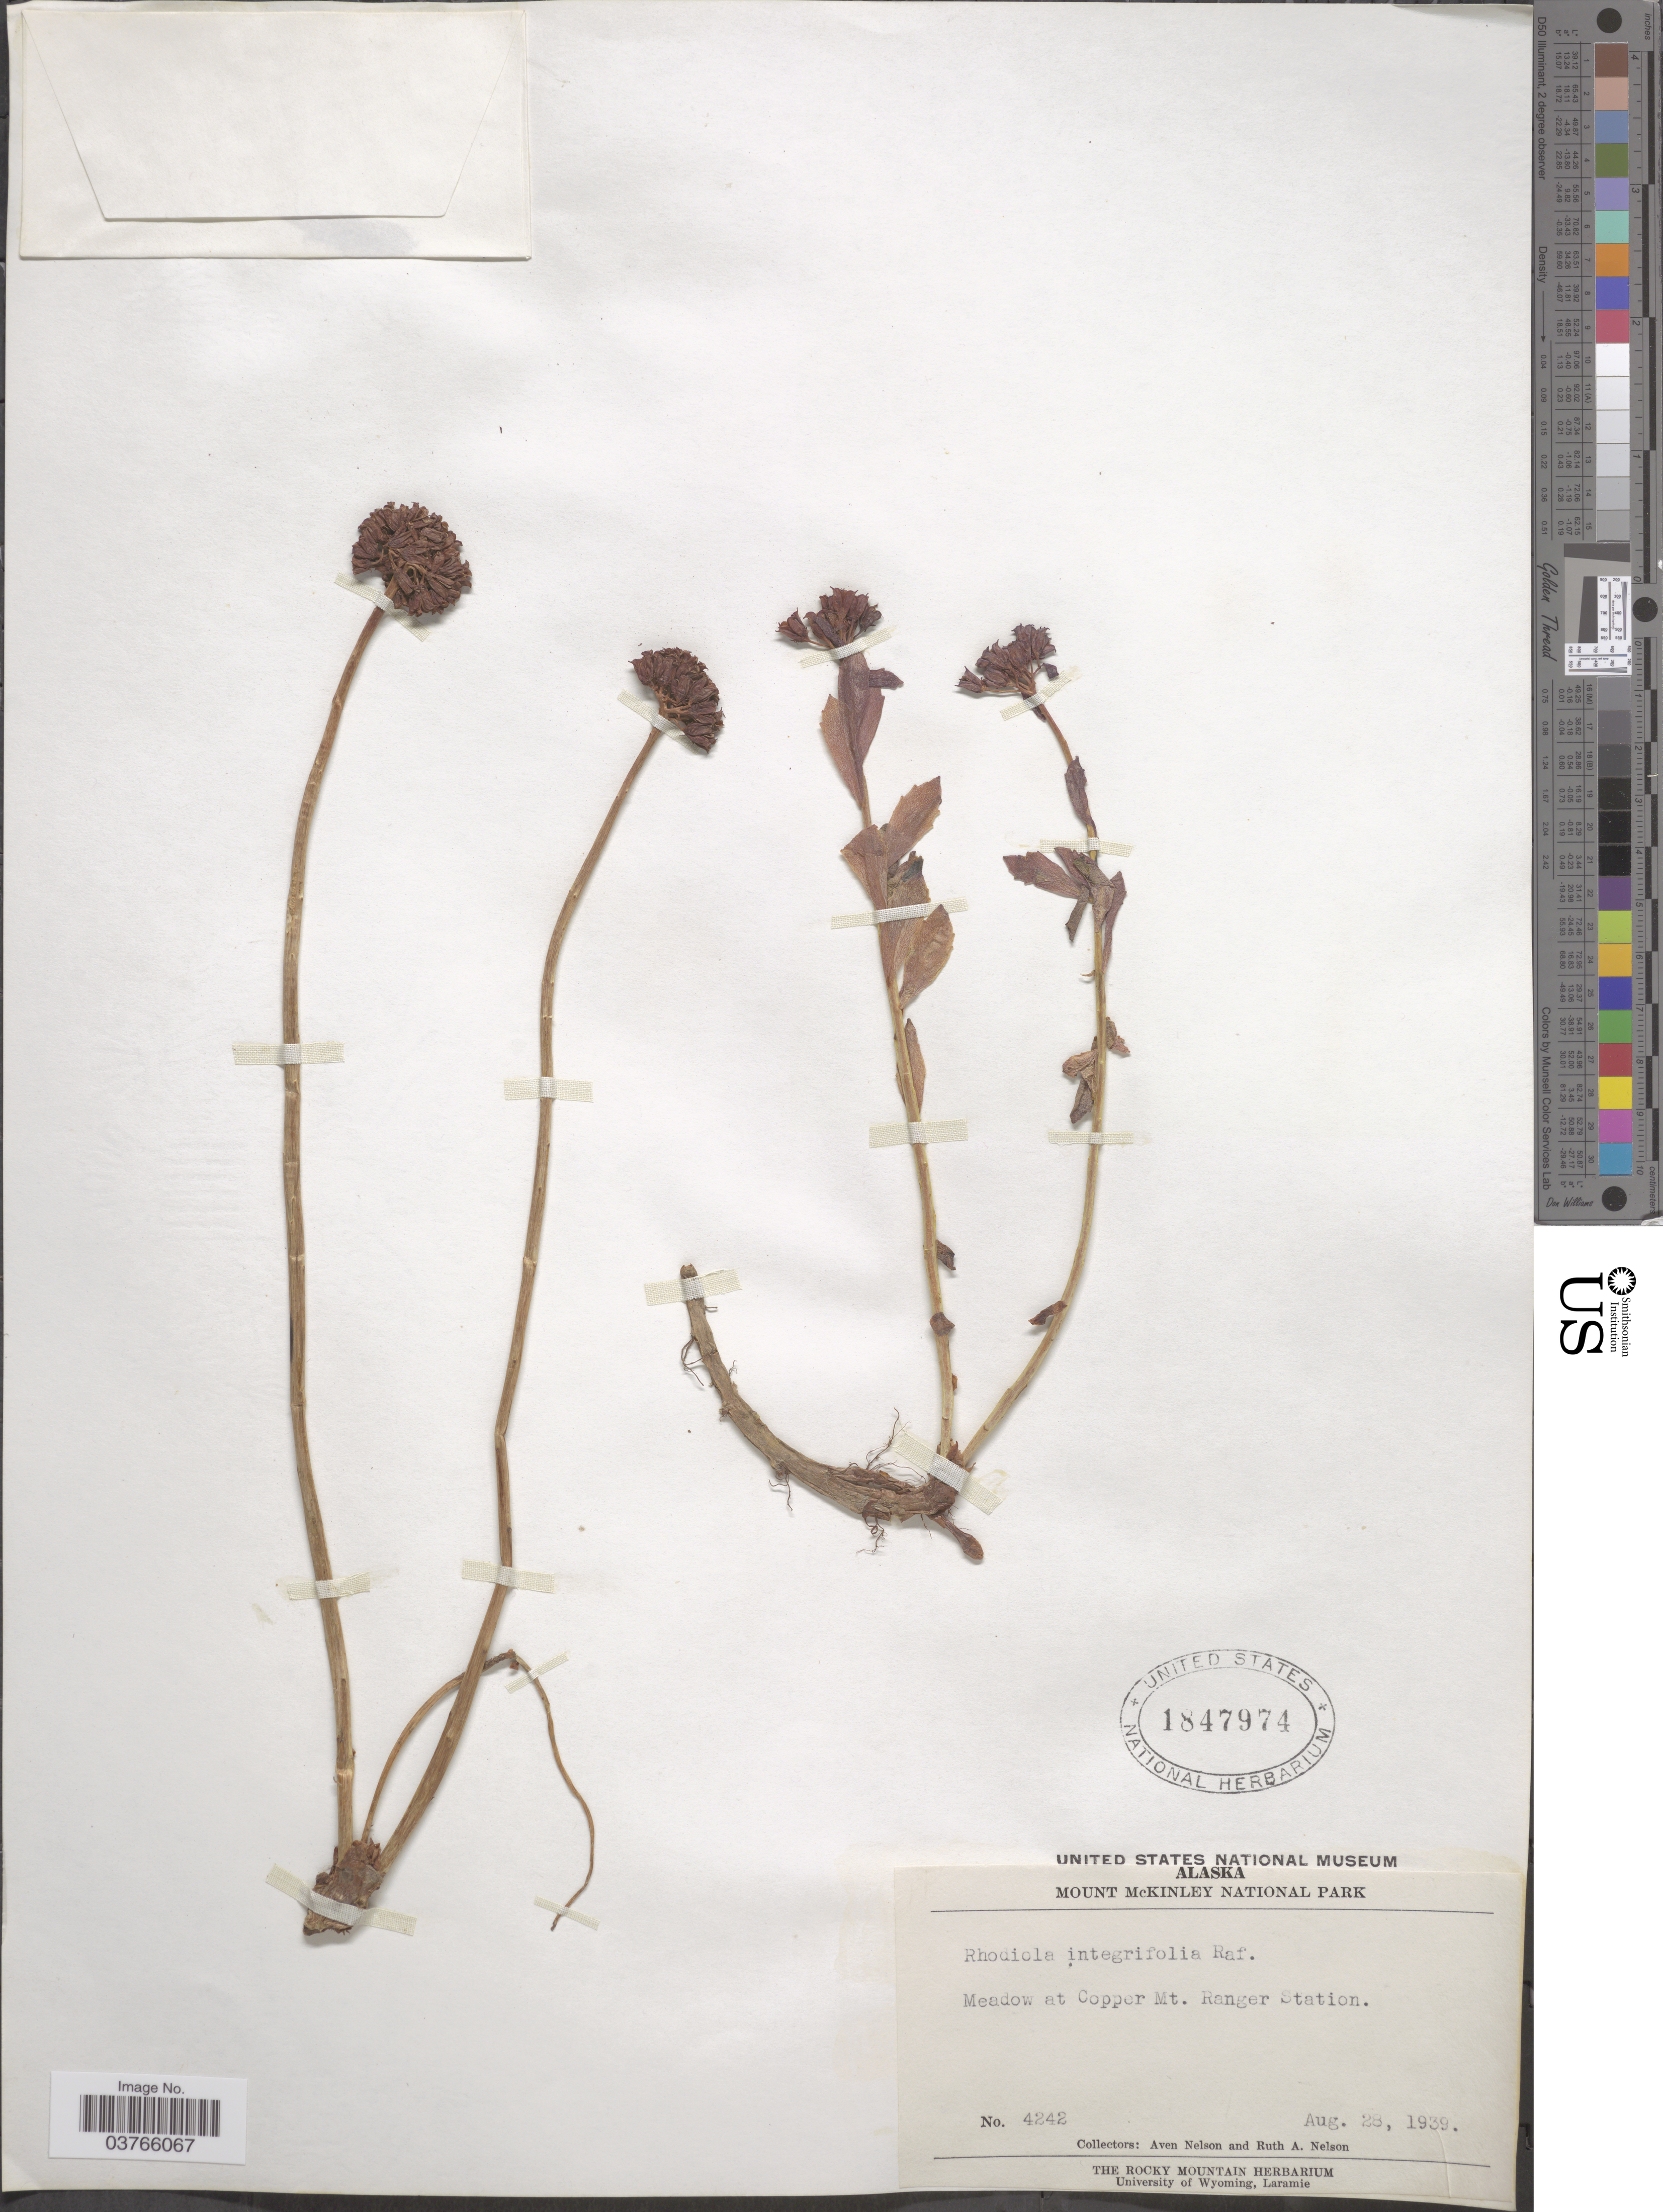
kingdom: Plantae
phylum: Tracheophyta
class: Magnoliopsida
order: Saxifragales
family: Crassulaceae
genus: Rhodiola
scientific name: Rhodiola integrifolia subsp. integrifolia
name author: Raf.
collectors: A. Nelson & R. A. Nelson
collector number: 4242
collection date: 1939-08-28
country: United States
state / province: Alaska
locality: Mount McKinley National Park. Meadow at Copper Mt. Ranger Station.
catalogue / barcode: US 1847974